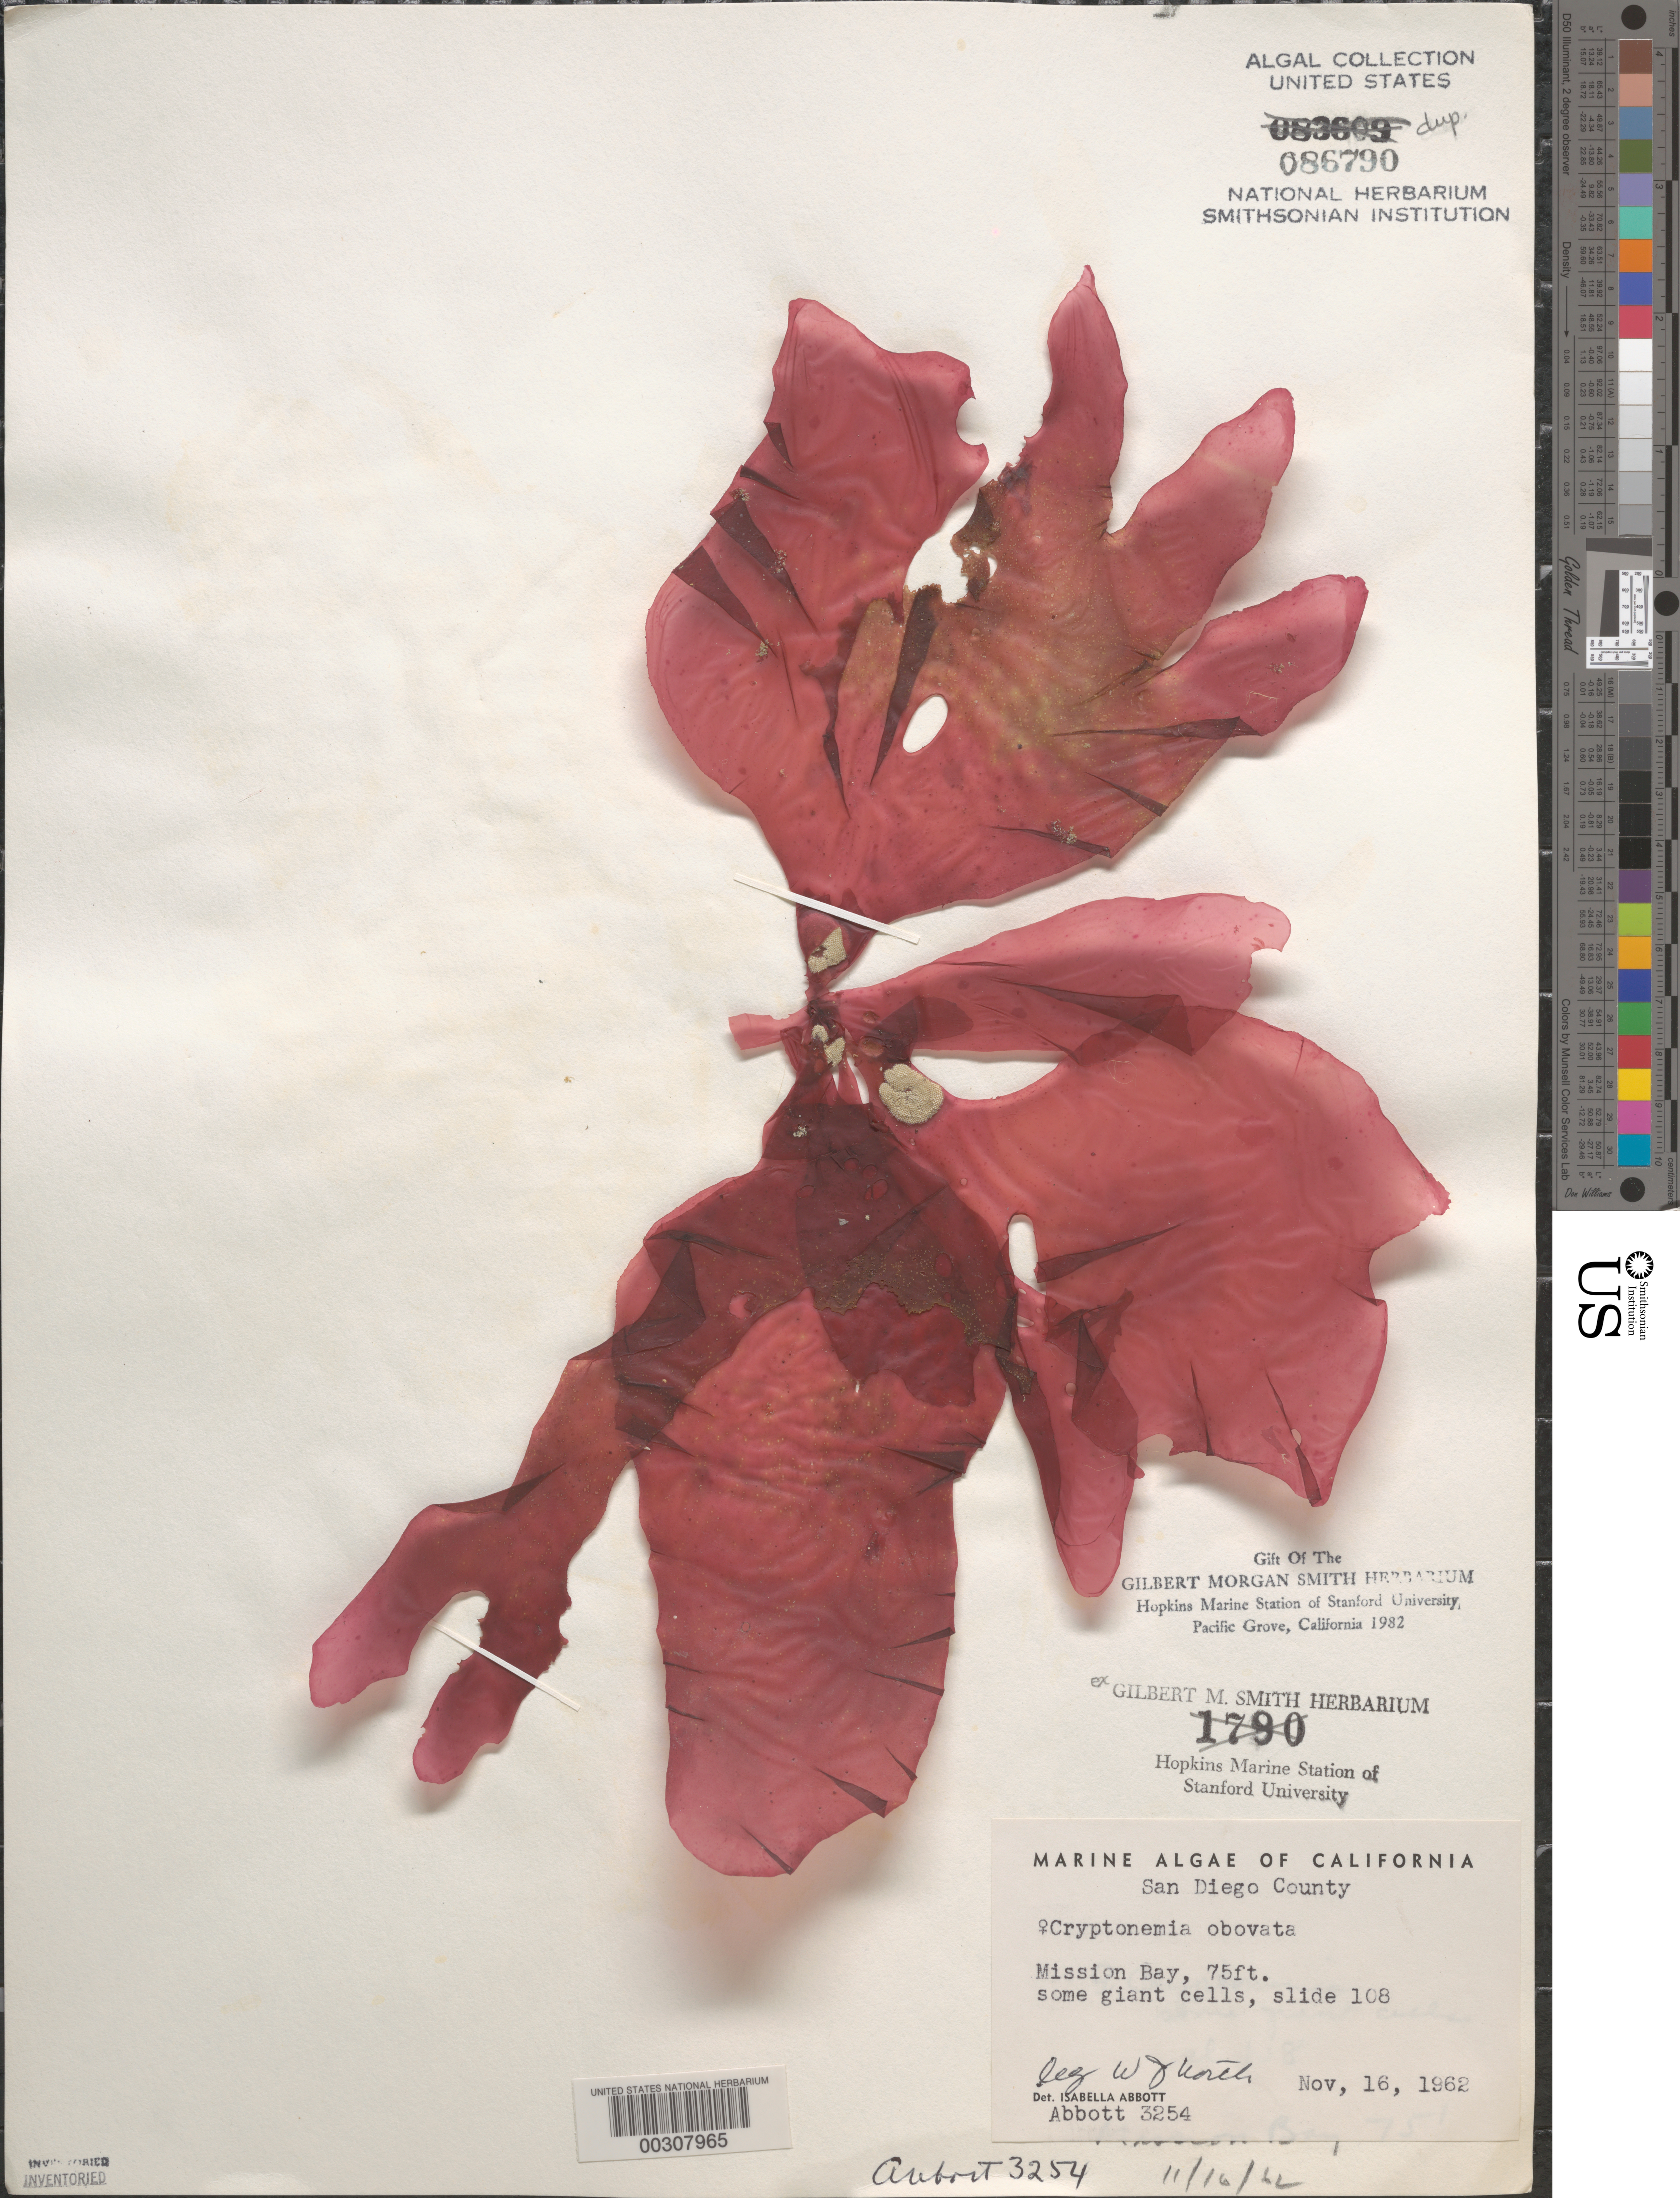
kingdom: Plantae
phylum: Rhodophyta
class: Florideophyceae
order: Halymeniales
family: Halymeniaceae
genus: Cryptonemia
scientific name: Cryptonemia obovata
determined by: Abbott, Isabella A.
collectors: W. North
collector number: IAA 3254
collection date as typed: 16 Nov 1962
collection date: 1962-11-16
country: United States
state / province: California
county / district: San Diego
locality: Mission Bay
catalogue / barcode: US 86790